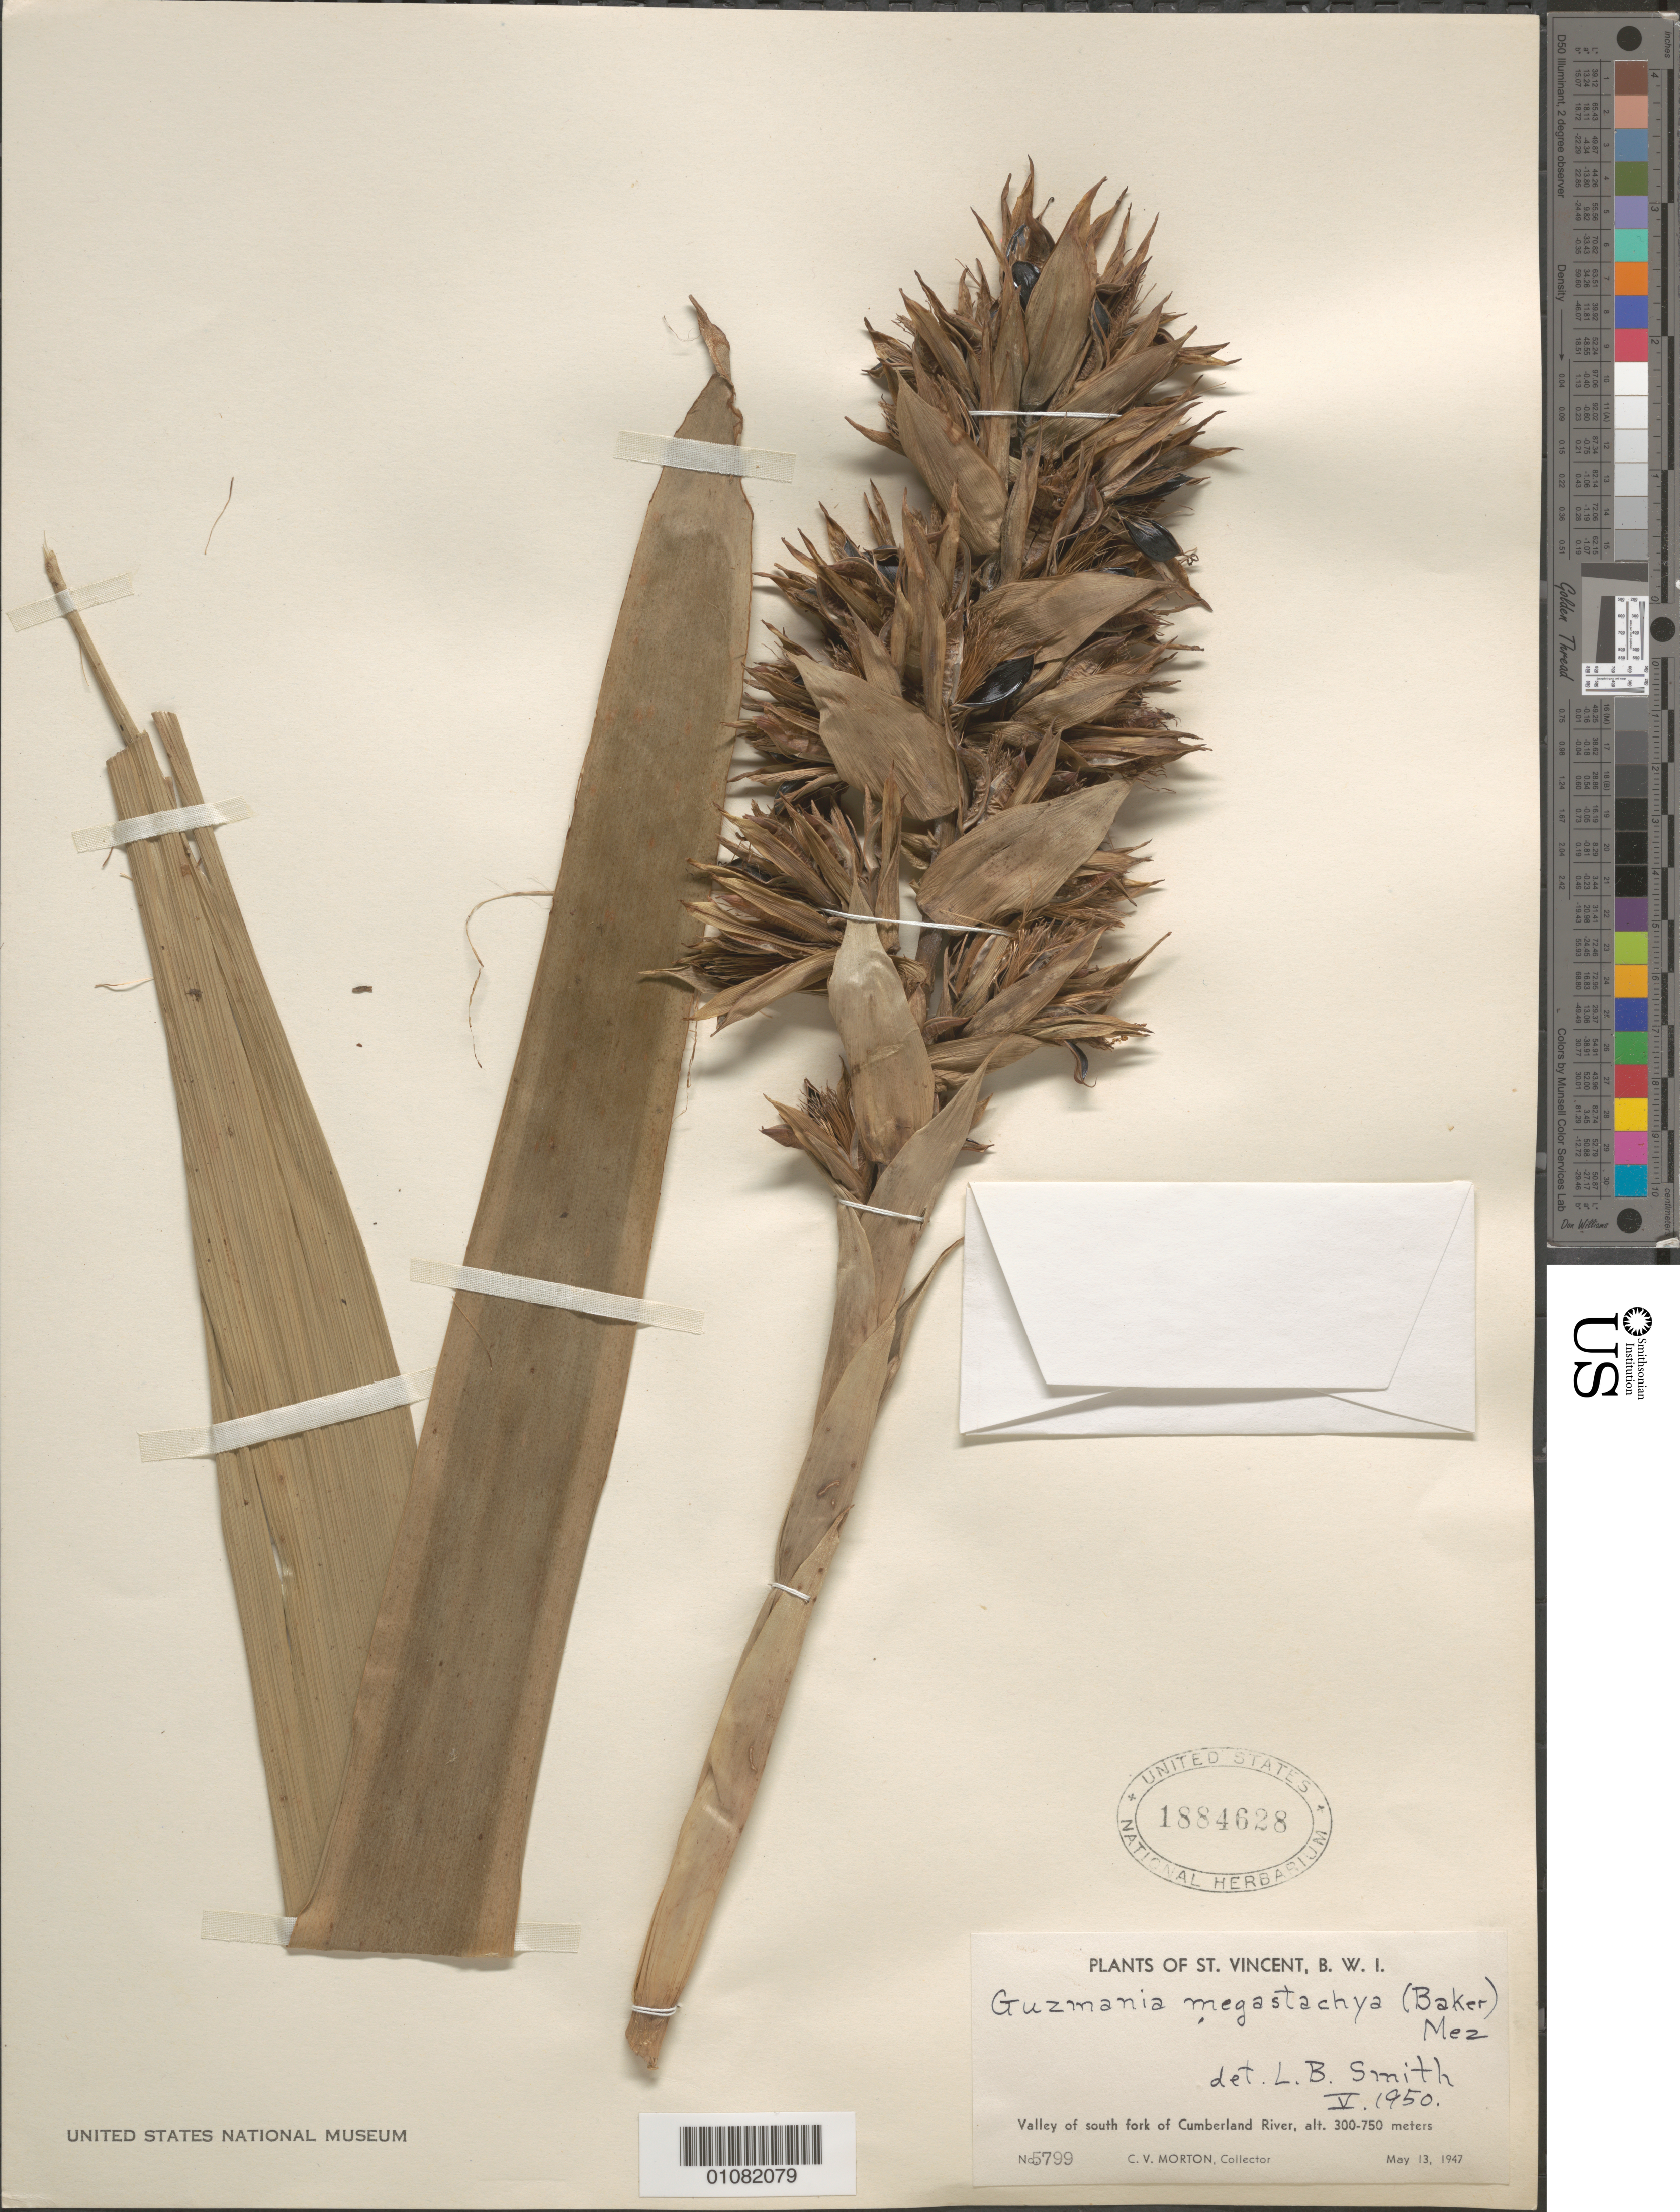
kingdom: Plantae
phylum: Tracheophyta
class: Liliopsida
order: Poales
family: Bromeliaceae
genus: Guzmania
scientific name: Guzmania megastachya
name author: (Baker) Mez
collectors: C. V. Morton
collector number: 5799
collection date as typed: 13 May 1947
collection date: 1947-05-13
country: St. Vincent - Grenadines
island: St. Vincent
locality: Valley of S fork of Cumberland River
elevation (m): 300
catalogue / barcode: US 1884628